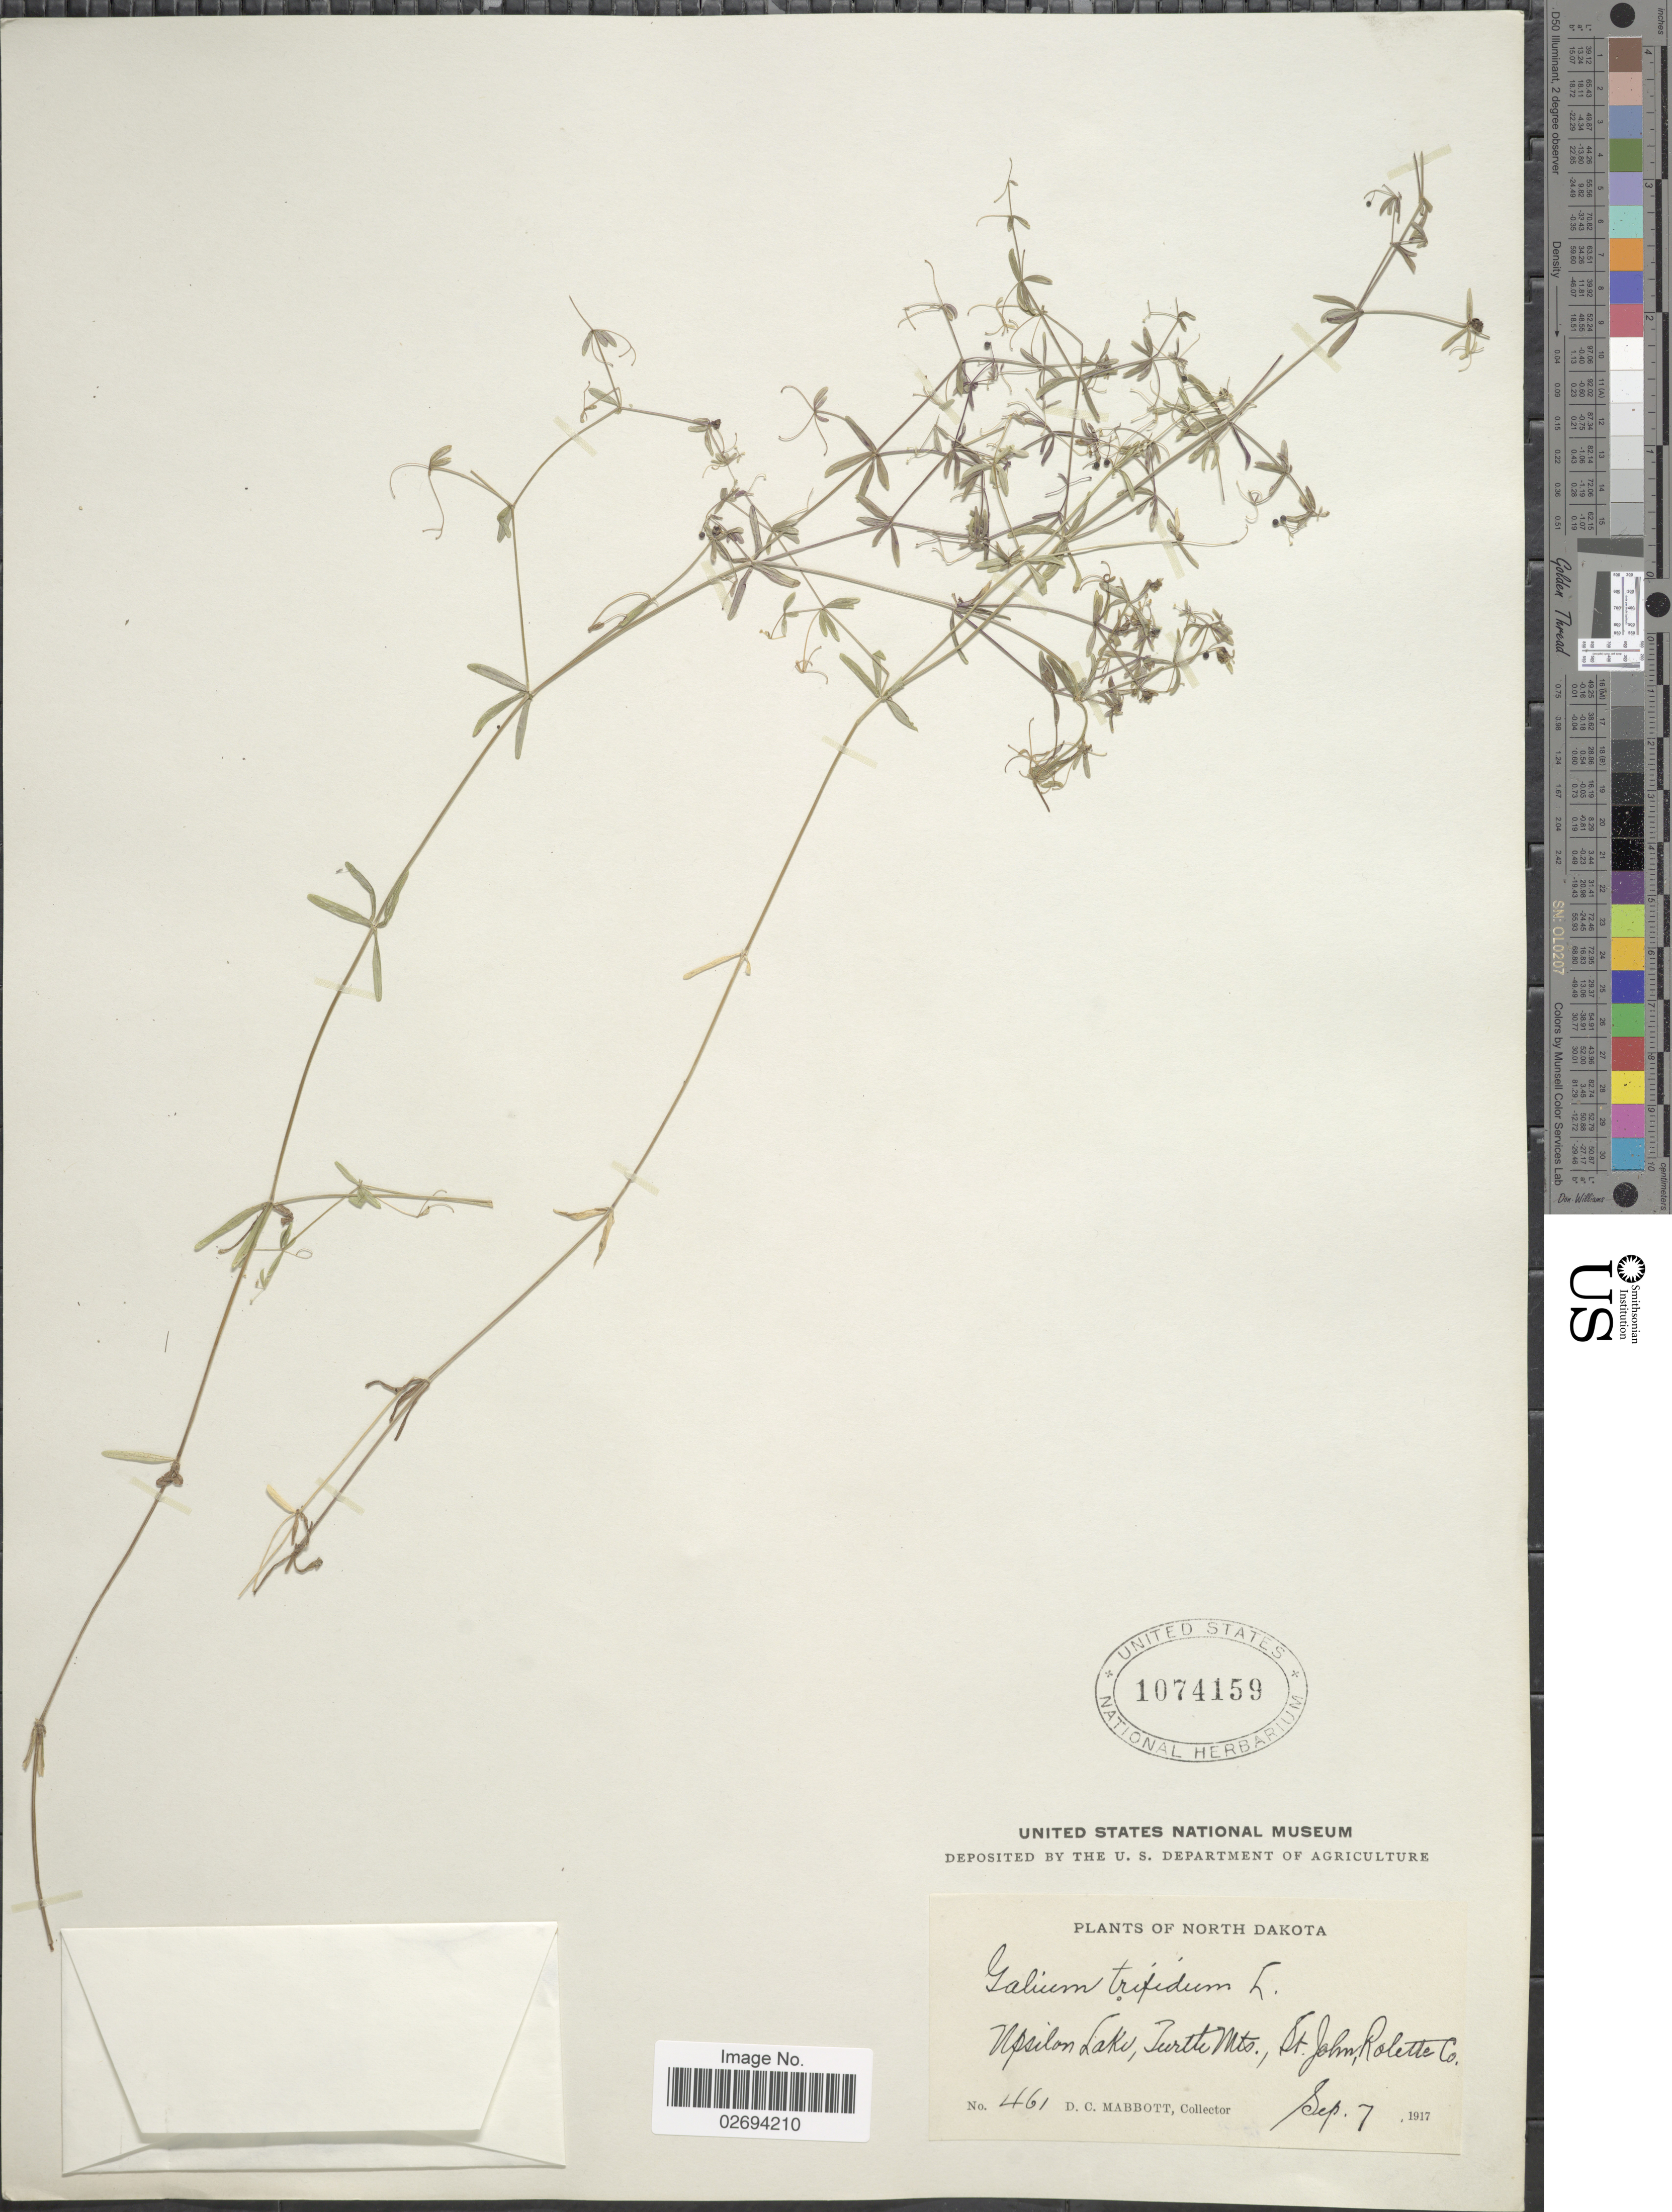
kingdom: Plantae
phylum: Tracheophyta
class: Magnoliopsida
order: Gentianales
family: Rubiaceae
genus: Galium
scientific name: Galium trifidum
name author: L.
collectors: D. Mabbott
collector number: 461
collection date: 1917-09-07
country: United States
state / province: North Dakota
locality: Uppsilon Lake, Turtle Mts., St. John, Rolette Co.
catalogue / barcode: US 1074159